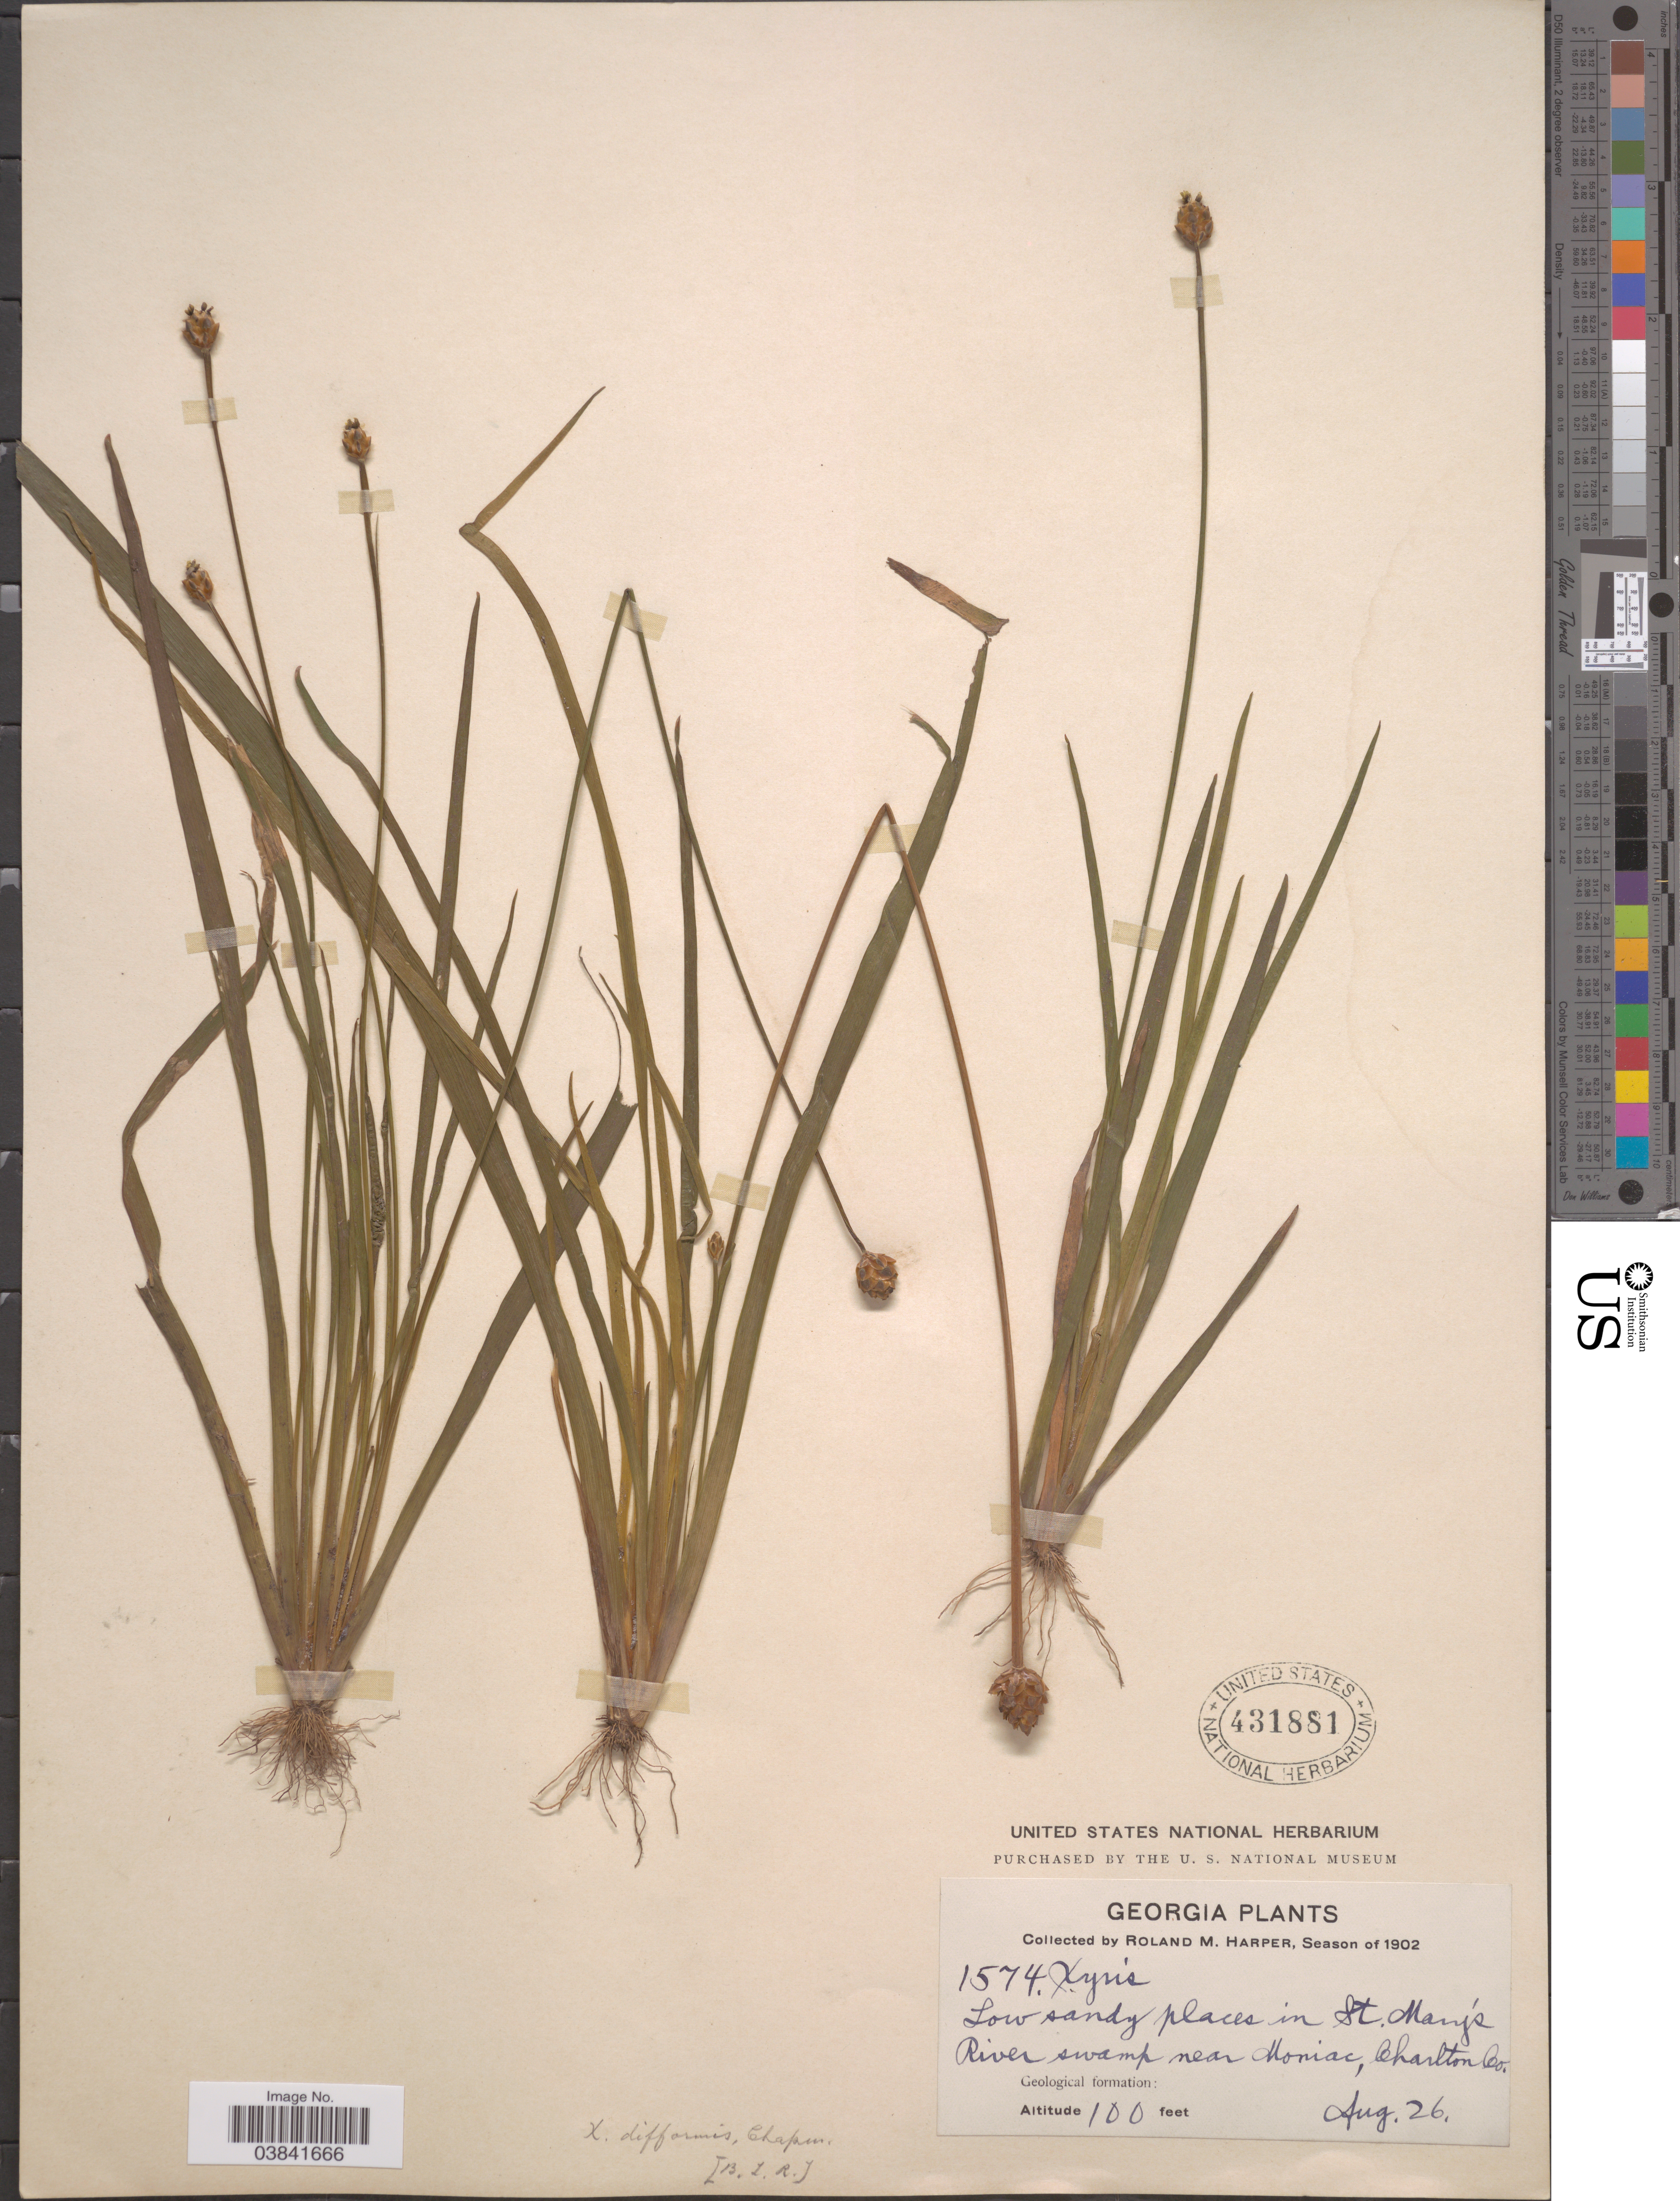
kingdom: Plantae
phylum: Tracheophyta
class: Liliopsida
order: Poales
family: Xyridaceae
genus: Xyris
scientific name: Xyris difformis var. difformis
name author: Chapm.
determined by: Kral, Robert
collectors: R. M. Harper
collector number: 1574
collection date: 1902-08-26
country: United States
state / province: Georgia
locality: Low sandy places in St. Mary's River swamp near Moniac, Charlton Co.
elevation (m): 30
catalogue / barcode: US 431881